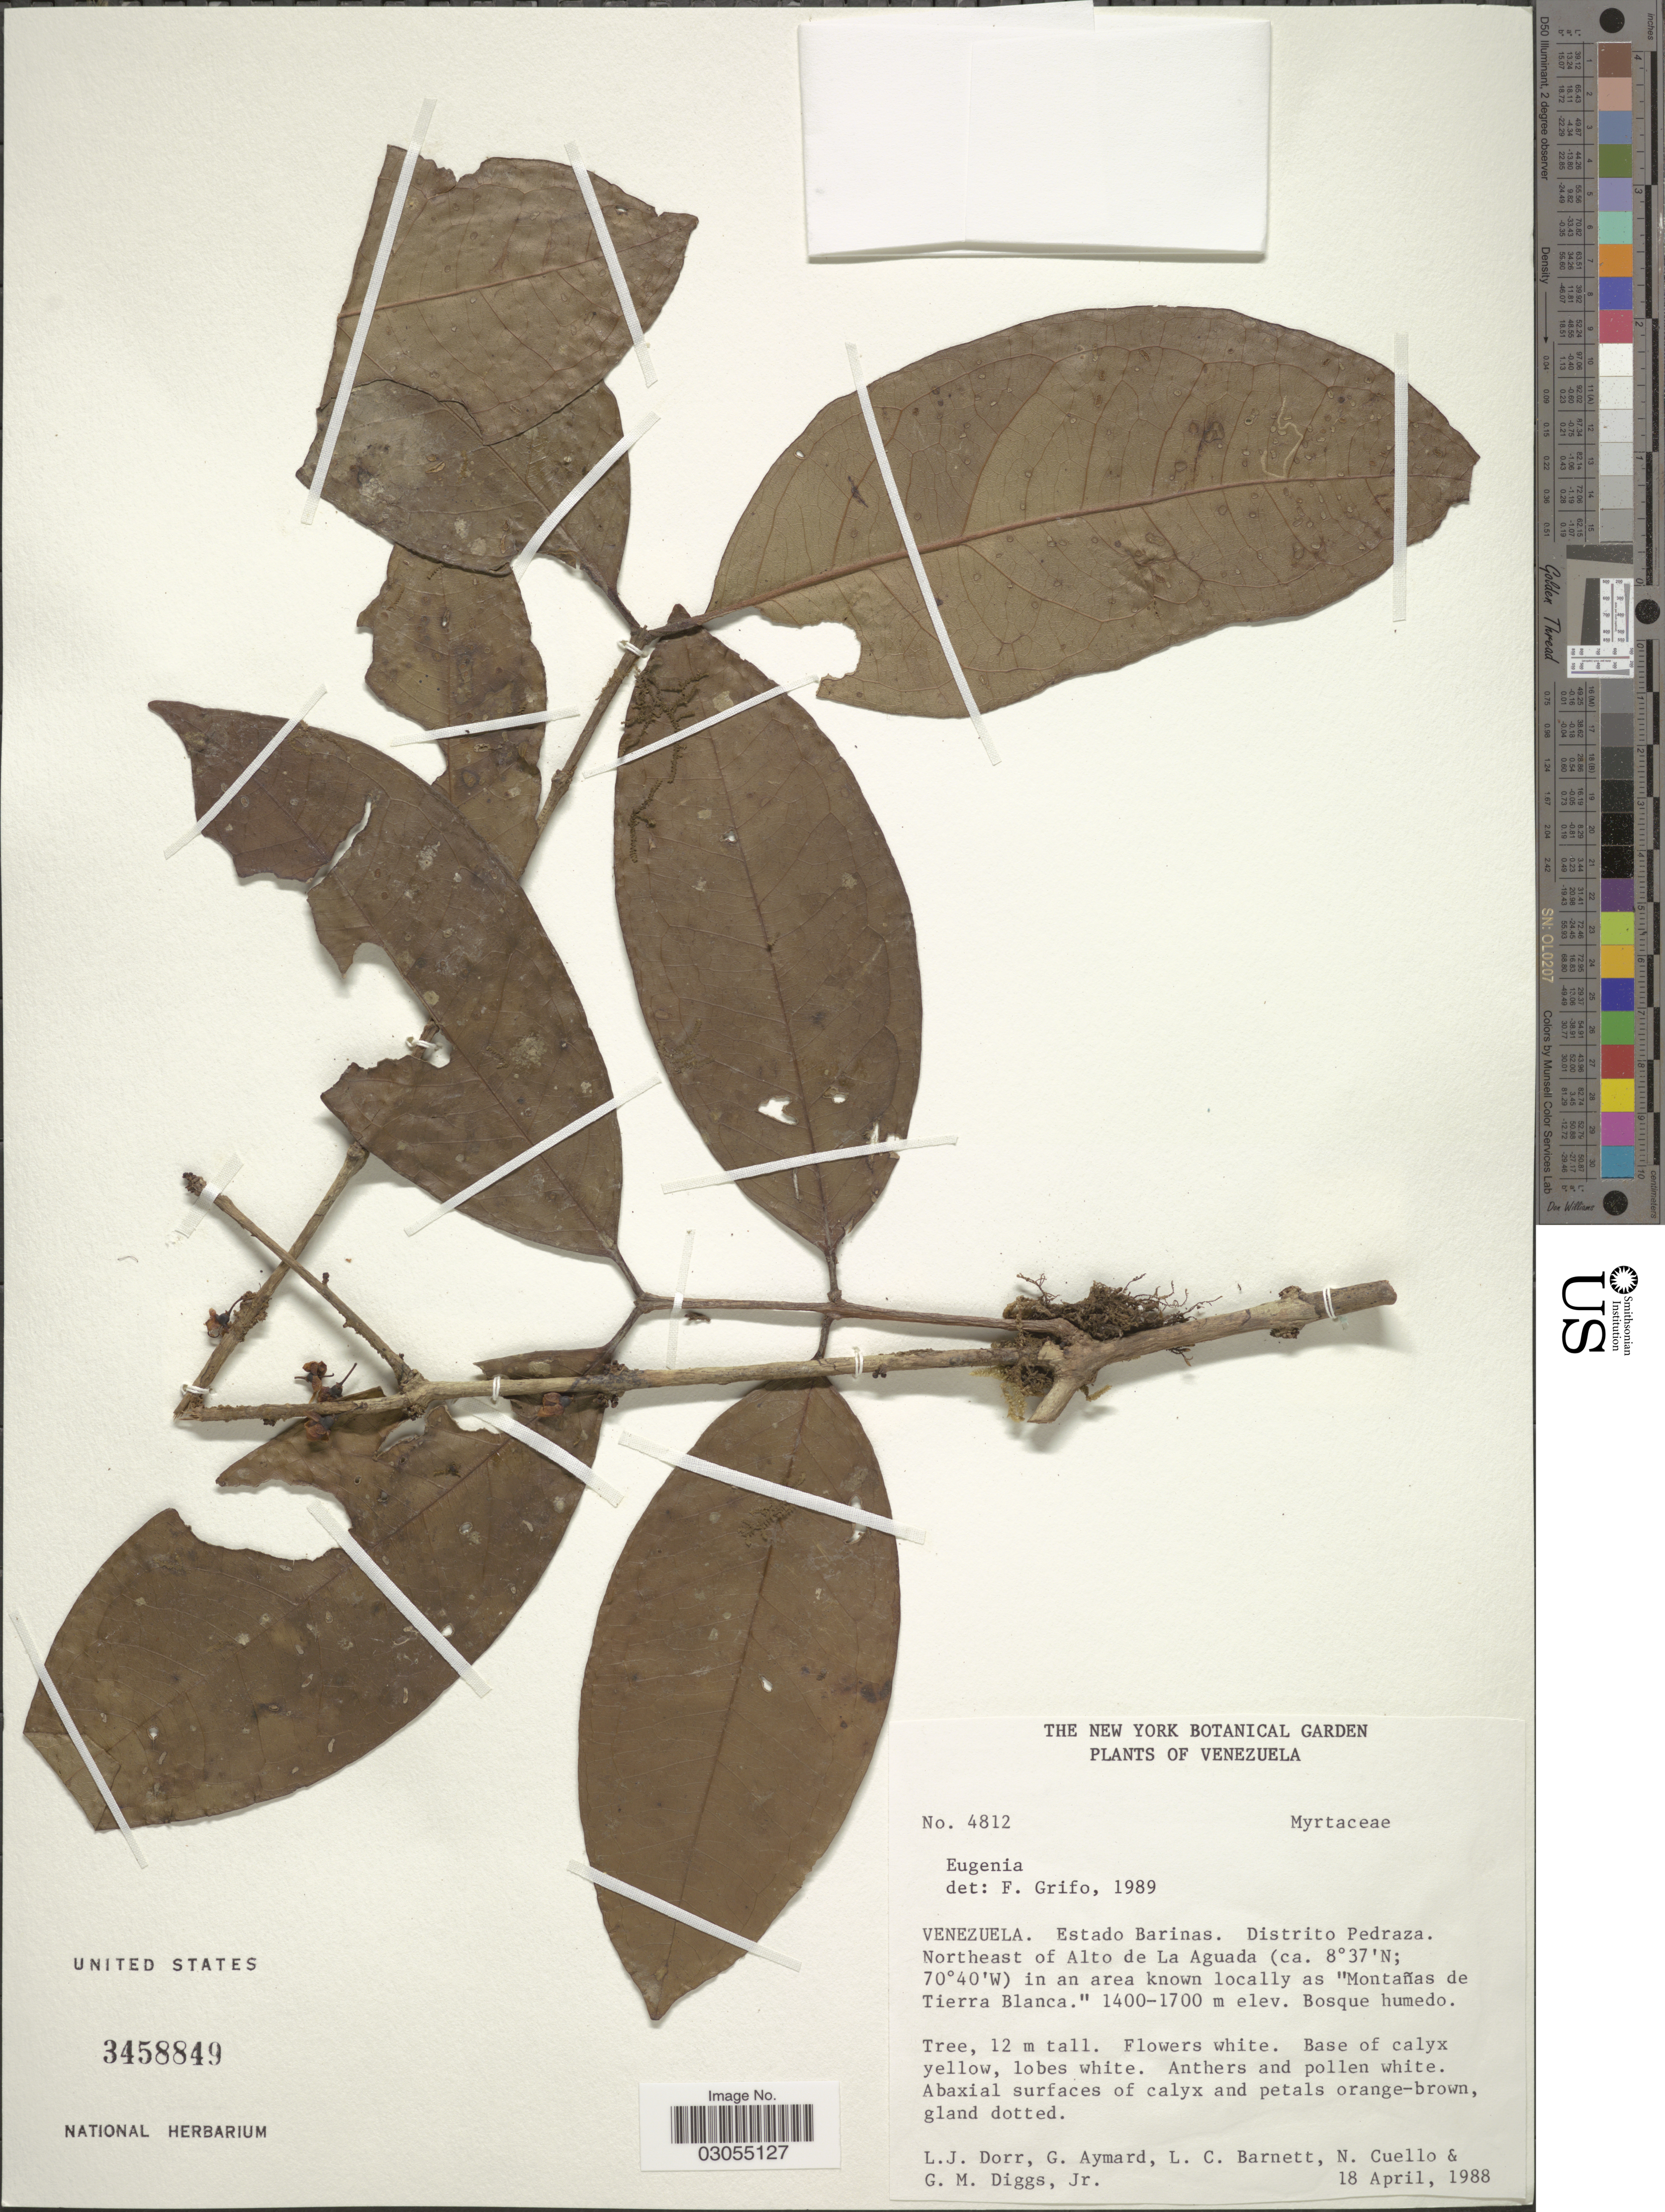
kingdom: Plantae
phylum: Tracheophyta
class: Magnoliopsida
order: Myrtales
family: Myrtaceae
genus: Eugenia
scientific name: Eugenia sp.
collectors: L. J. Dorr, G. A. Aymard, L. C. Barnett, N. L. Cuello & G. Diggs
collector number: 4812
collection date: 1988-04-18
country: Venezuela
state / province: Barinas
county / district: Pedraza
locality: NE of Alto de La Aguada in an area known locally as 'Montañas de Tierra Blanca"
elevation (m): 1400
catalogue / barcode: US 3458849